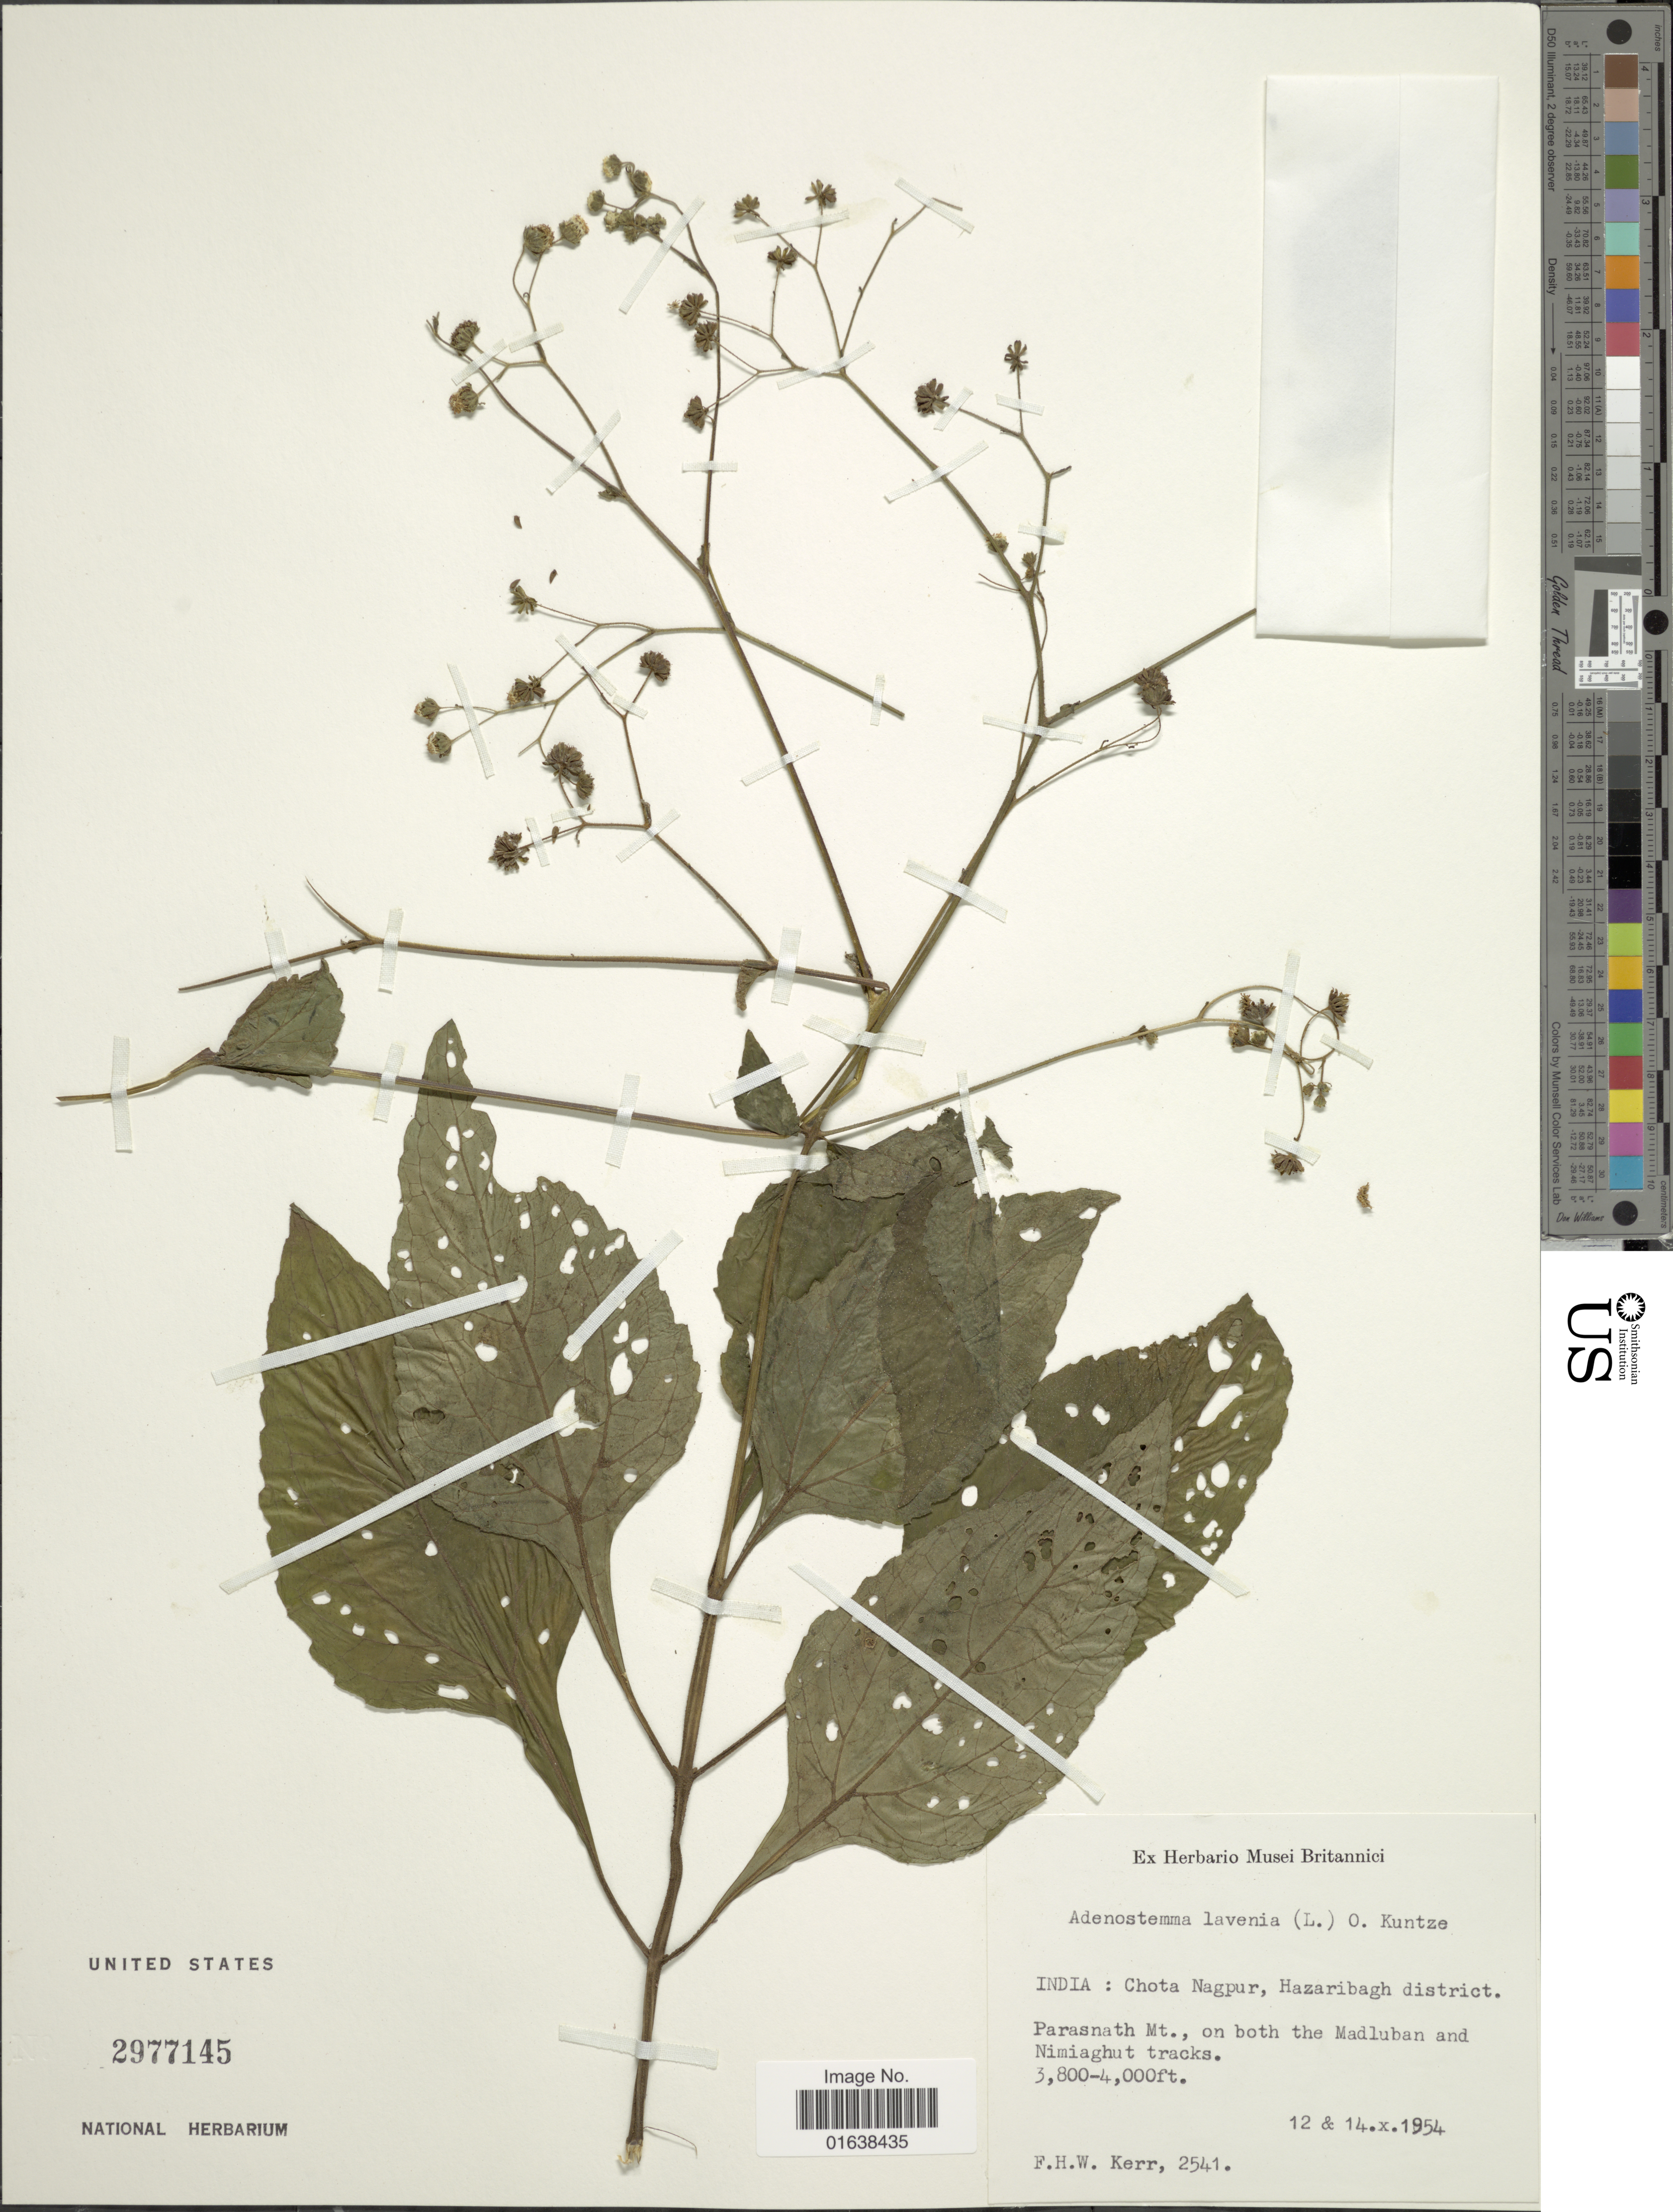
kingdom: Plantae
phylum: Tracheophyta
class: Magnoliopsida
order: Asterales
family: Asteraceae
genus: Adenostemma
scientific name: Adenostemma lavenia var. lavenia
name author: Kuntze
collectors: F. H. W. Kerr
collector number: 2541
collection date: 1954-10-12/1954-10-14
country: India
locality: India.: Chota Nagpur, Hazaribagh district. Parasnath Mt., on both the Madluban and Nimiaghut tracks.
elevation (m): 1158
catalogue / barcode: US 2977145